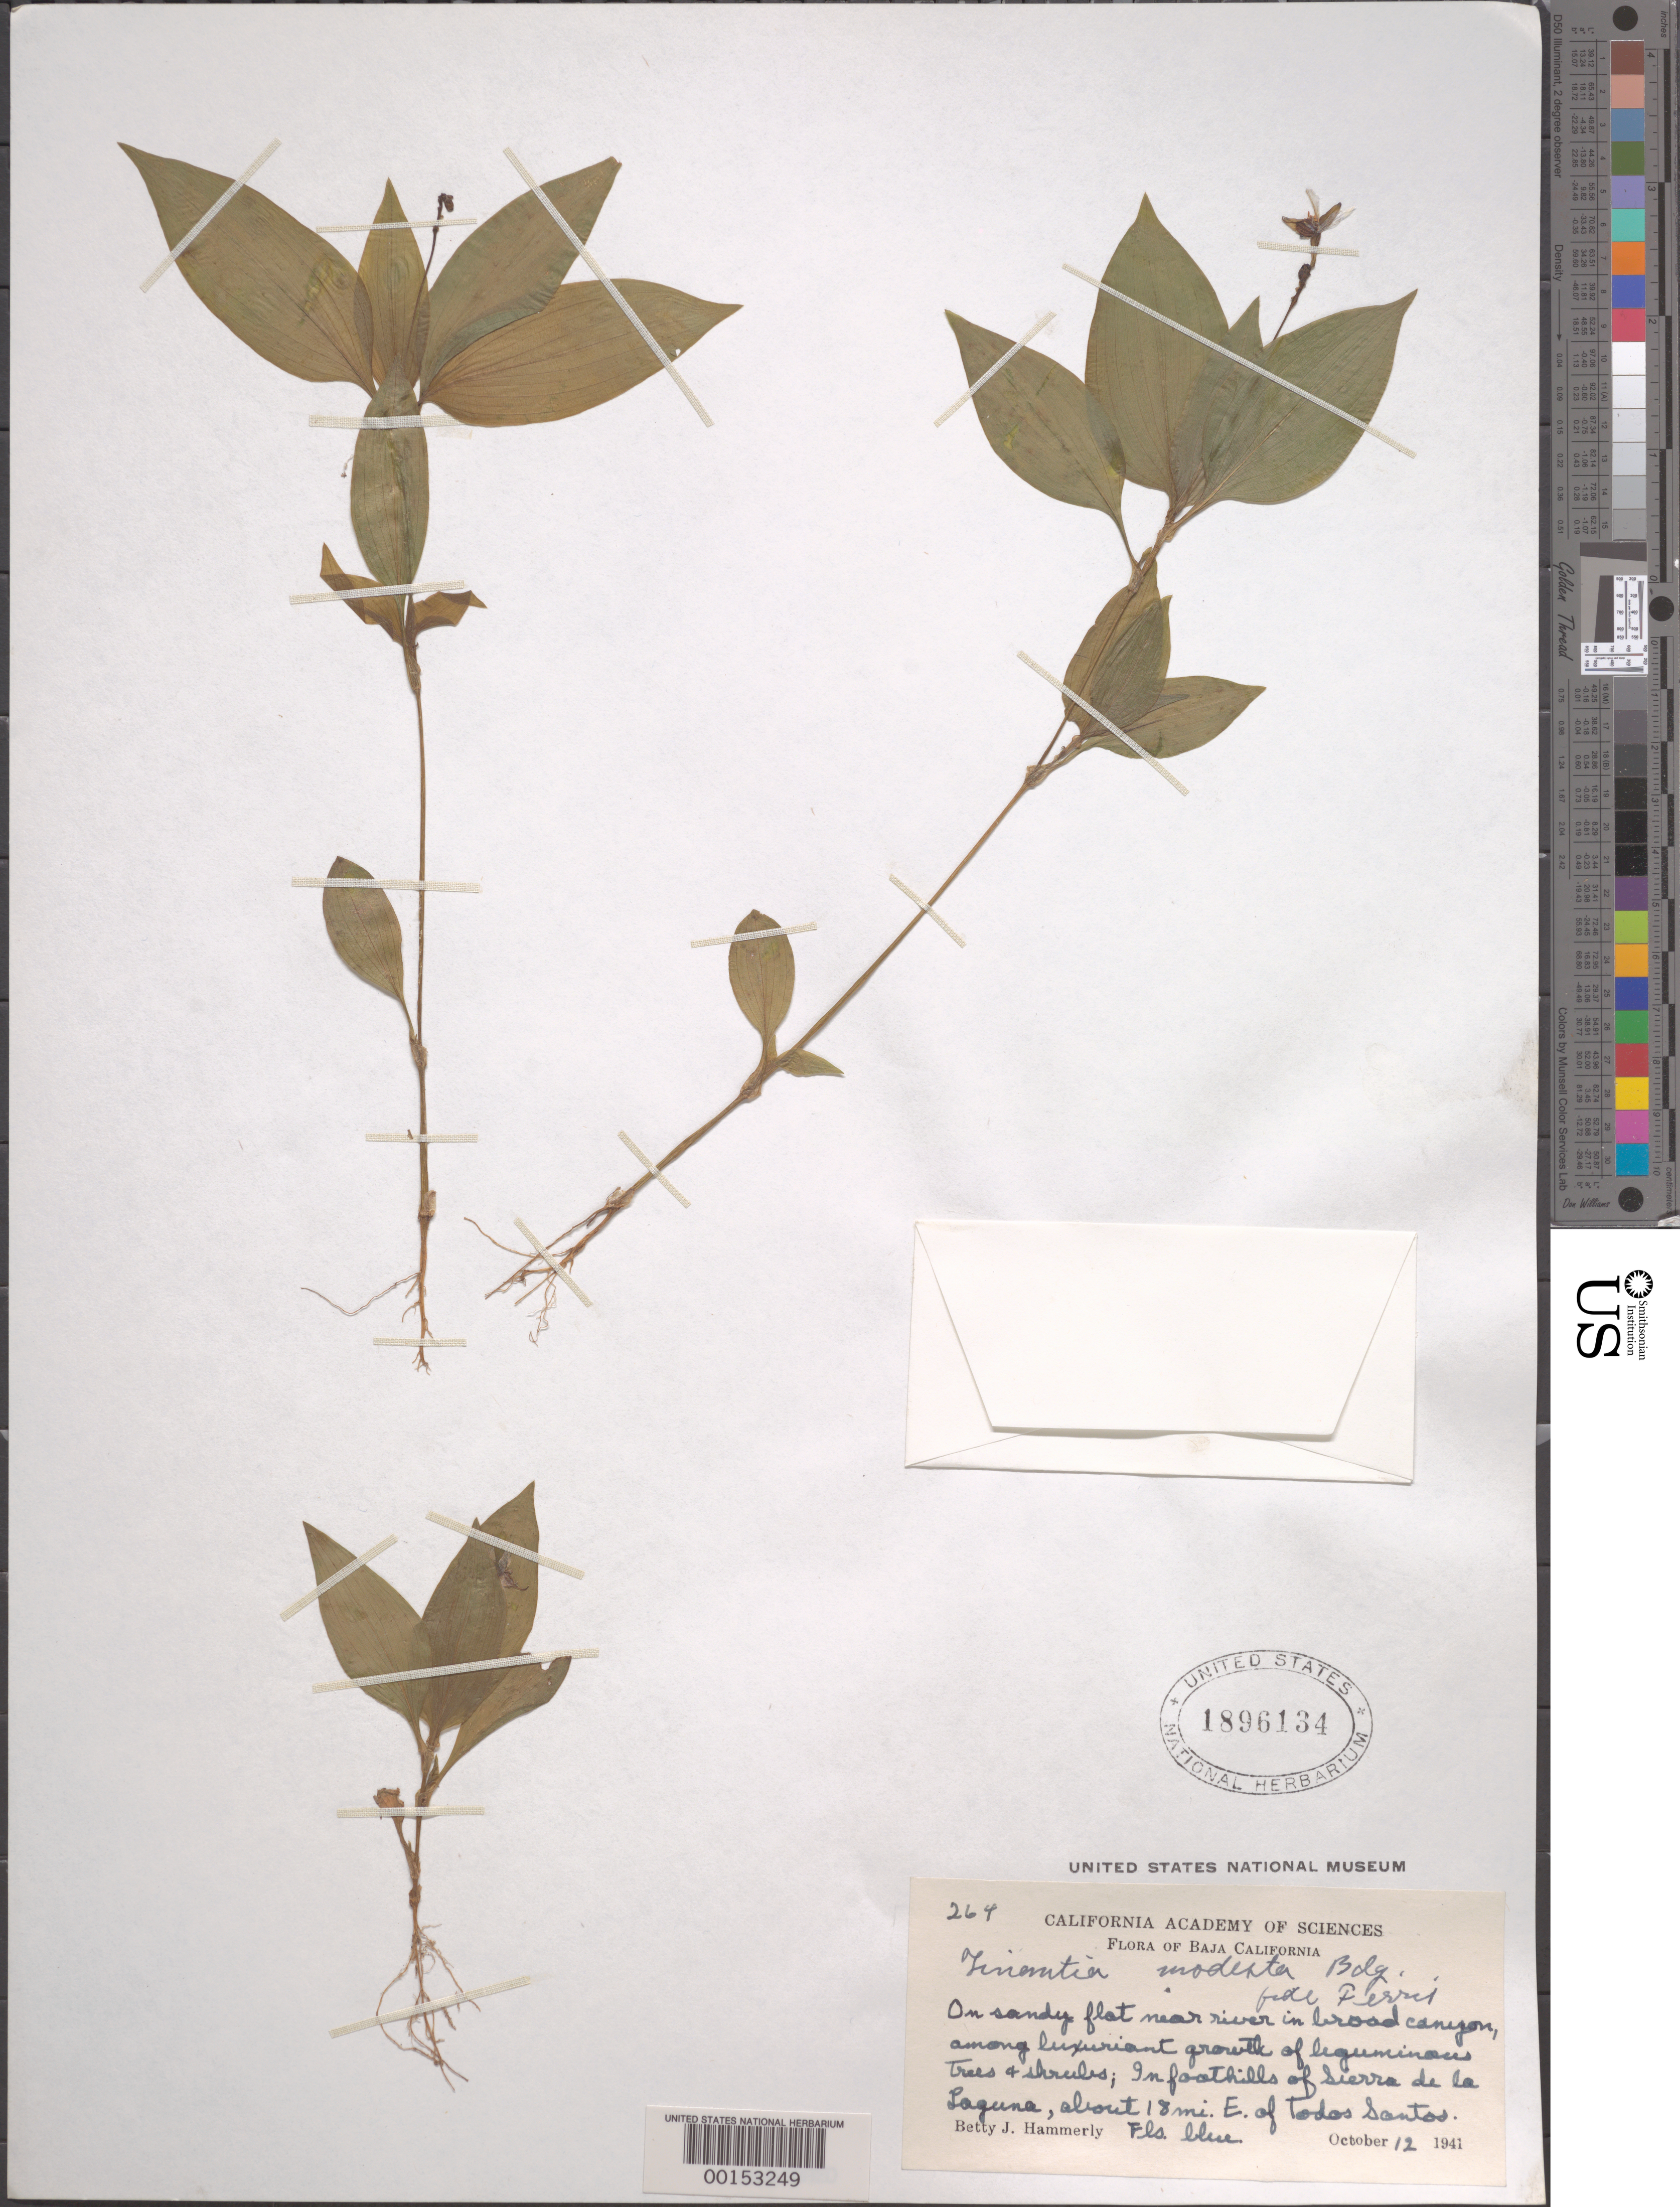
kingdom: Plantae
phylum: Tracheophyta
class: Liliopsida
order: Commelinales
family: Commelinaceae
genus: Tinantia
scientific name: Tinantia modesta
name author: Brandegee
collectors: B. J. Hammerly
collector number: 264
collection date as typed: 12 Oct 1941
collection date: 1941-10-12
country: Mexico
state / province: Baja California Sur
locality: Sierra de La Laguna, E of Todos Santos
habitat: Sandy flat near river; canyon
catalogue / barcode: US 1896134